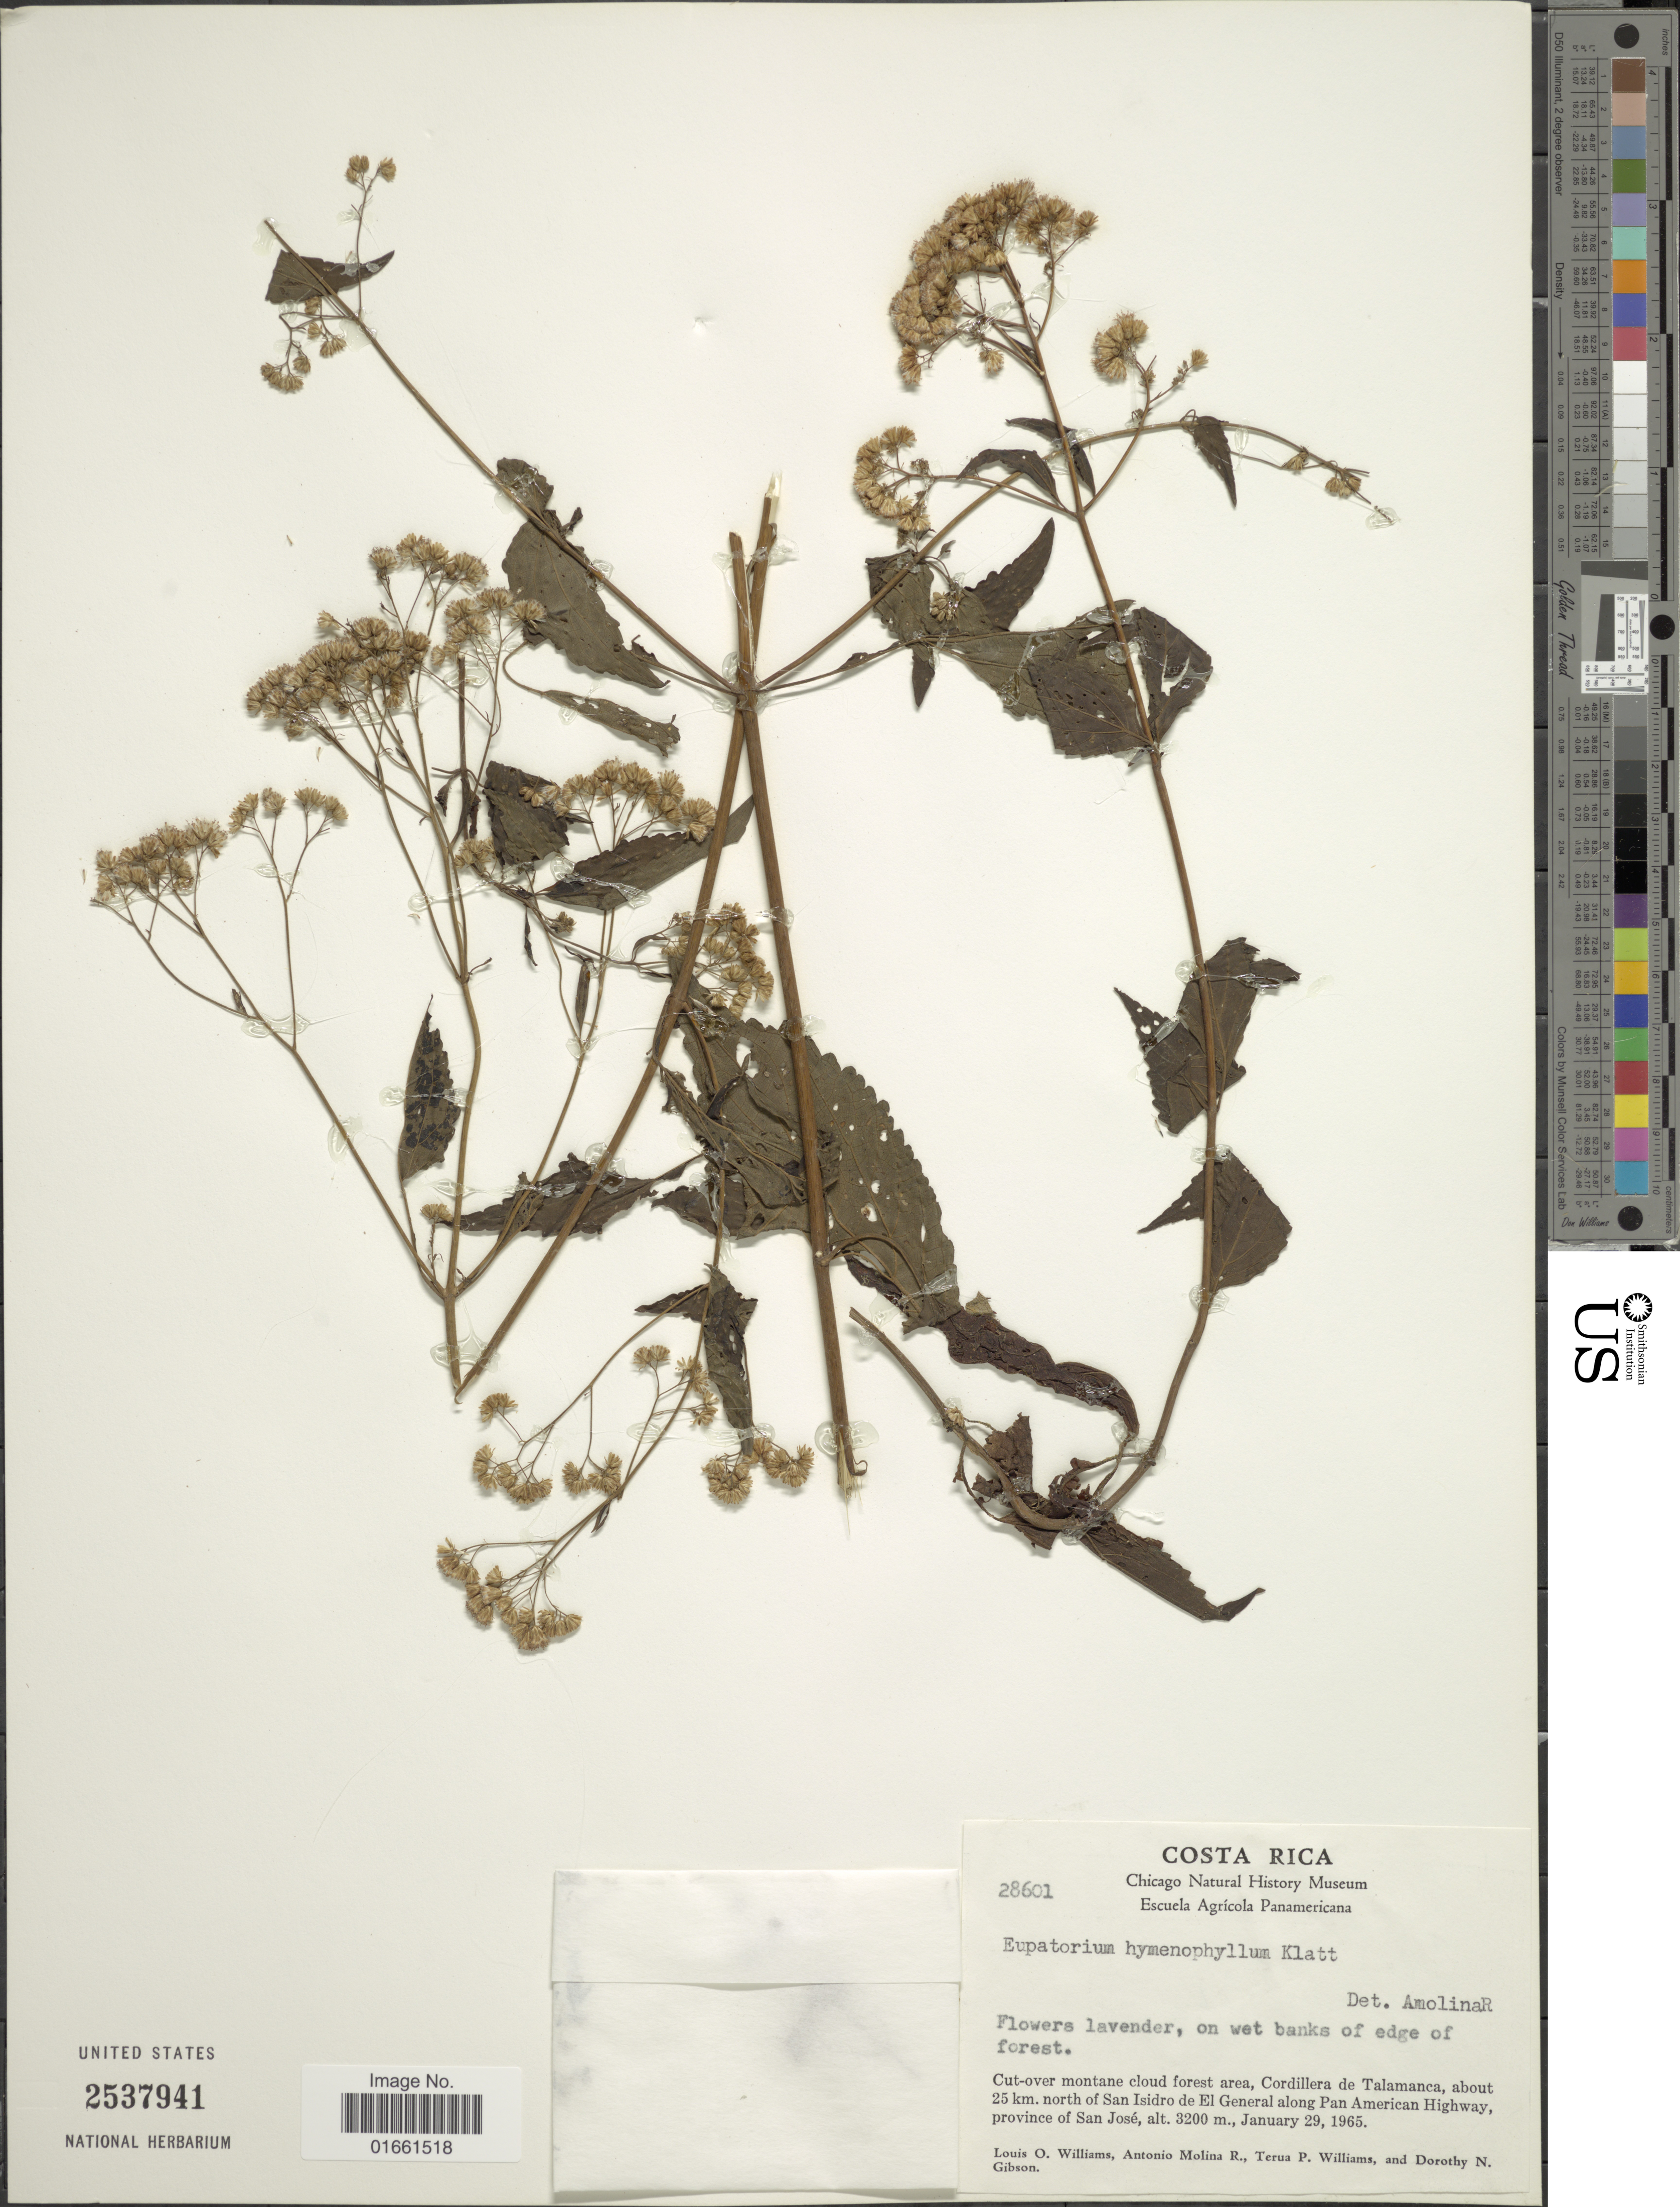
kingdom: Plantae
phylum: Tracheophyta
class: Magnoliopsida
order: Asterales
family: Asteraceae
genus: Fleischmannia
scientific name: Fleischmannia hymenophylla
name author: (Klatt) R.M. King & H. Rob.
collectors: L. O. Williams, A. Molina R., T. P. Williams & D. N. Gibson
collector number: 28601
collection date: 1965-01-29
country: Costa Rica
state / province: San José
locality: Cut - over montane cloud forest area, Cordillera de Talamanca, about 25 km, north of San Isidro de El General along Pan American Highway province of San Jose.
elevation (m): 3200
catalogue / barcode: US 2537941